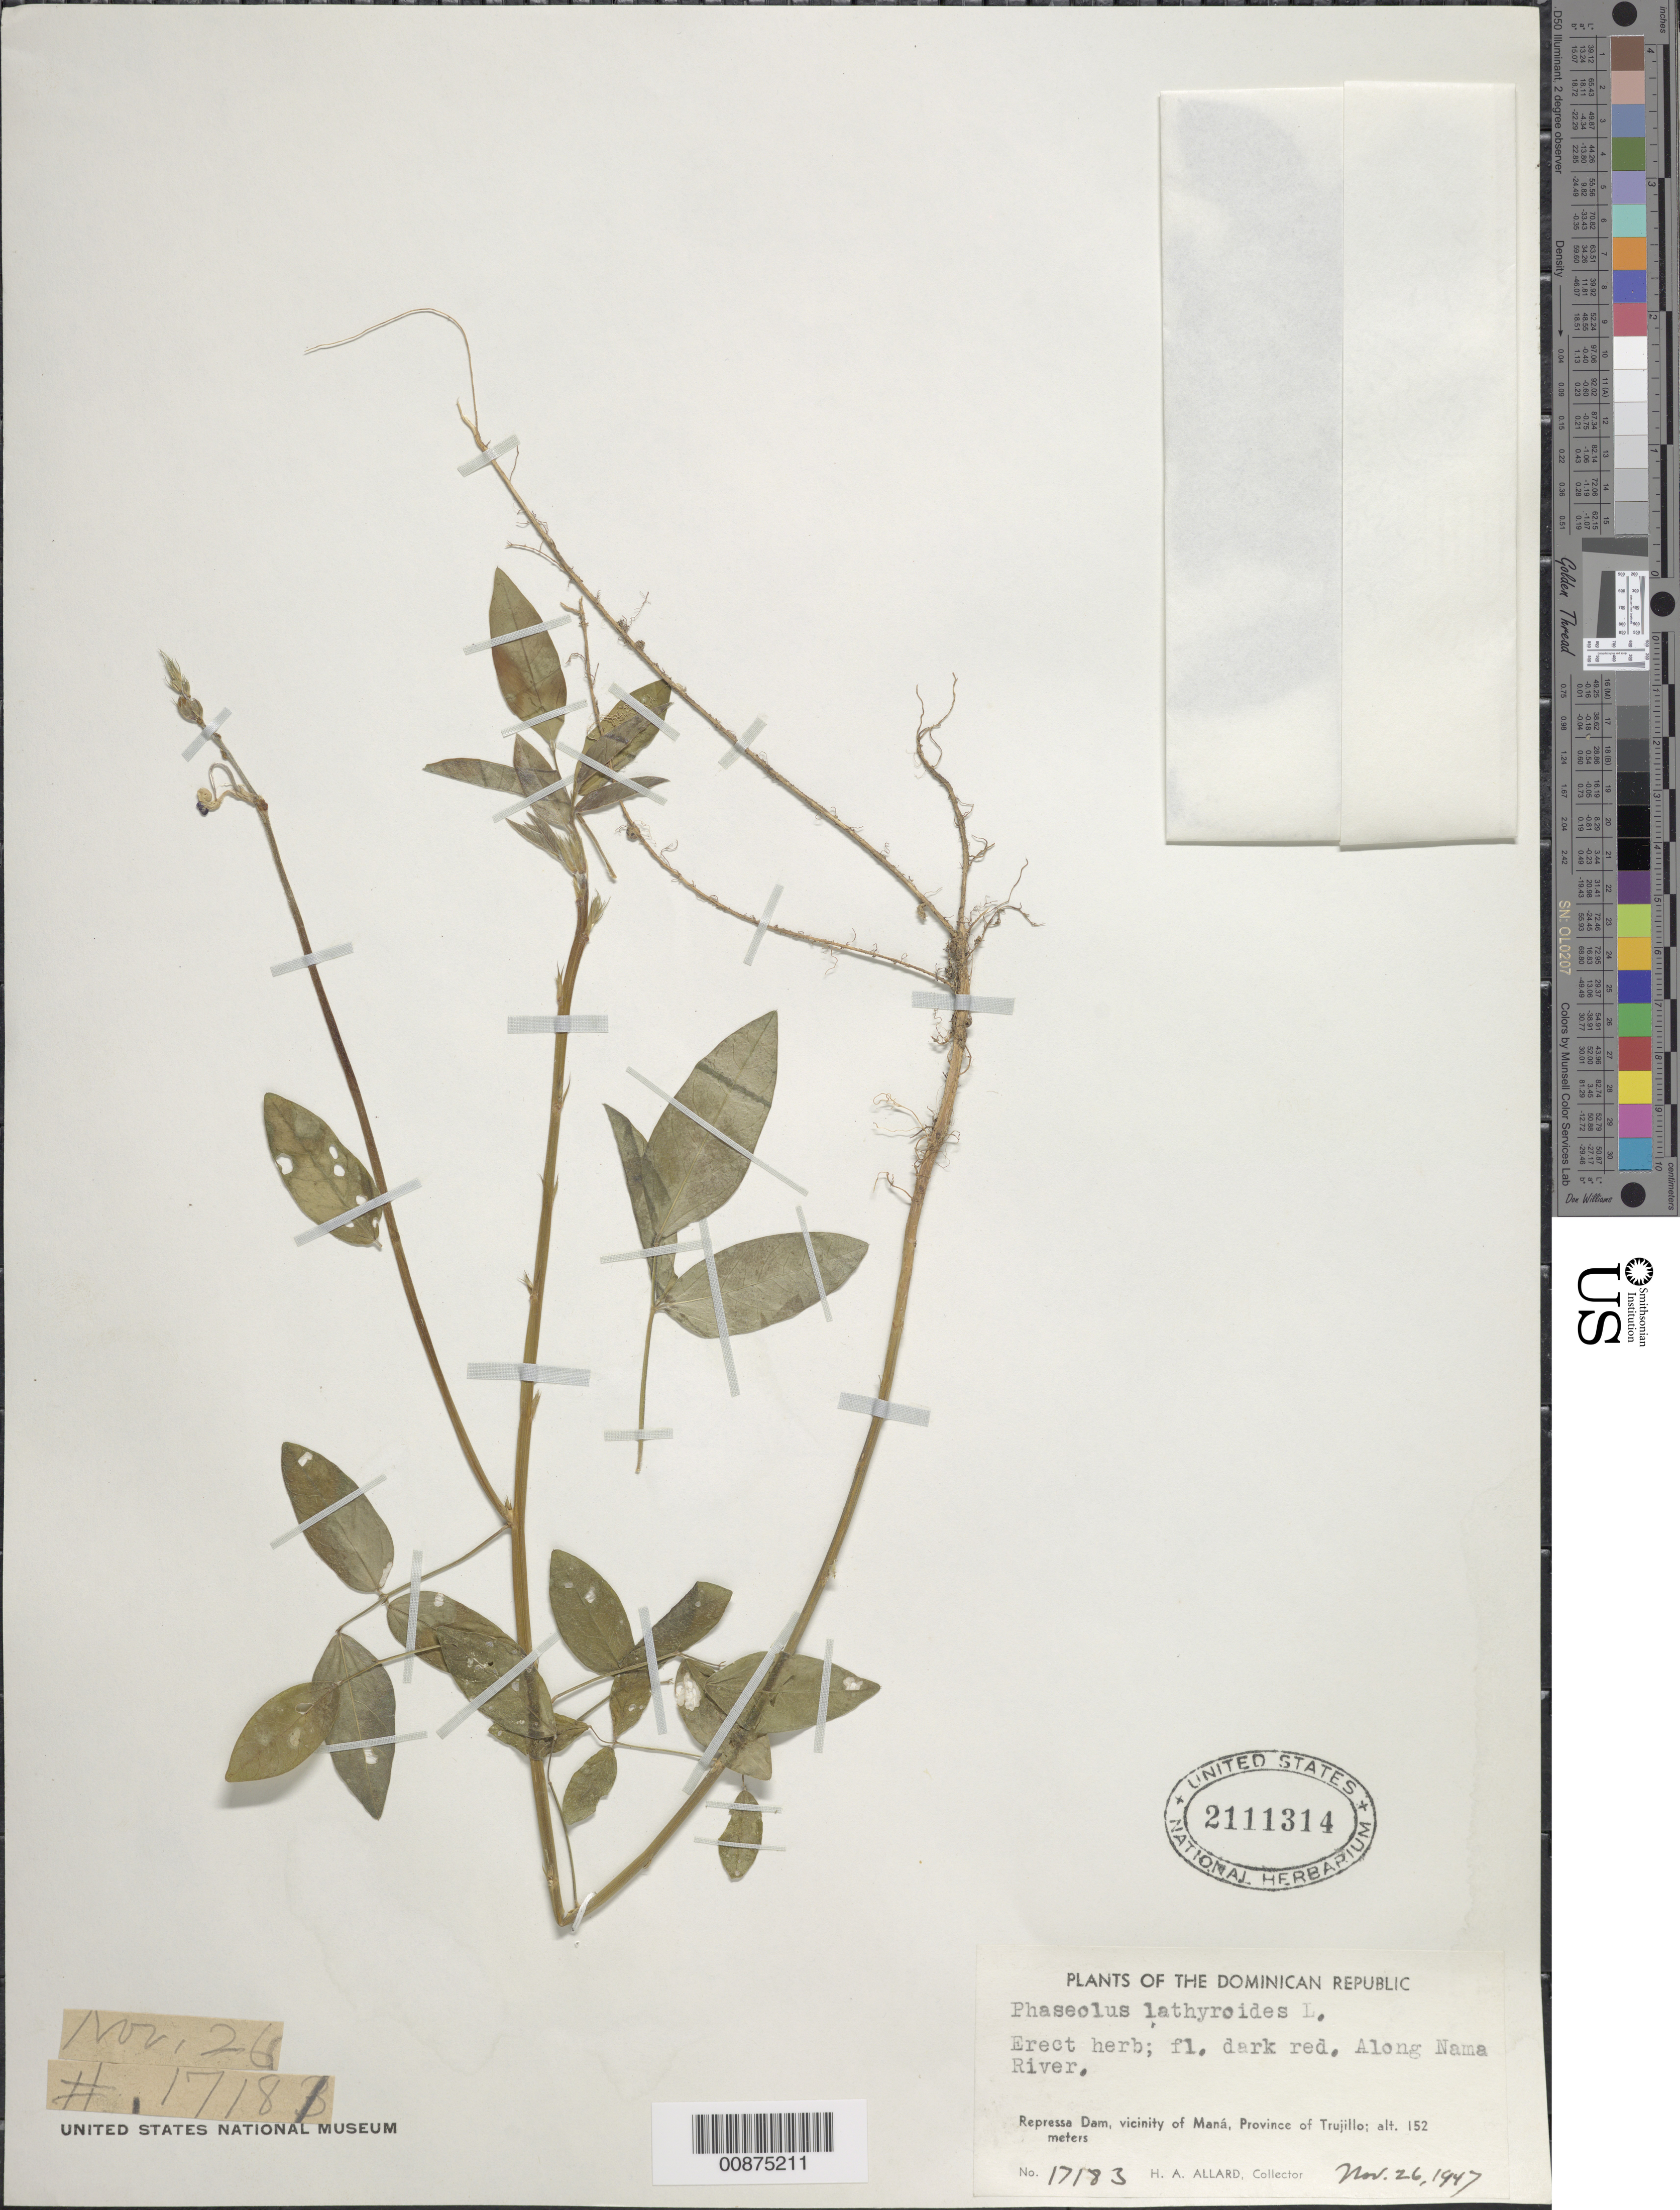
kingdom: Plantae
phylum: Tracheophyta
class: Magnoliopsida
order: Fabales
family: Fabaceae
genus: Macroptilium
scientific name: Macroptilium lathyroides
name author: (L.) Urb.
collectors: H. A. Allard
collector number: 17183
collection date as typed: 26 Nov 1947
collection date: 1947-11-26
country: Dominican Republic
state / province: San Cristobal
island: Hispaniola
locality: Along Nama River. Repressa Dam, vicinity of Maná, Province of Trujillo (obsolete).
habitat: Along river.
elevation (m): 152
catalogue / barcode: US 2111314